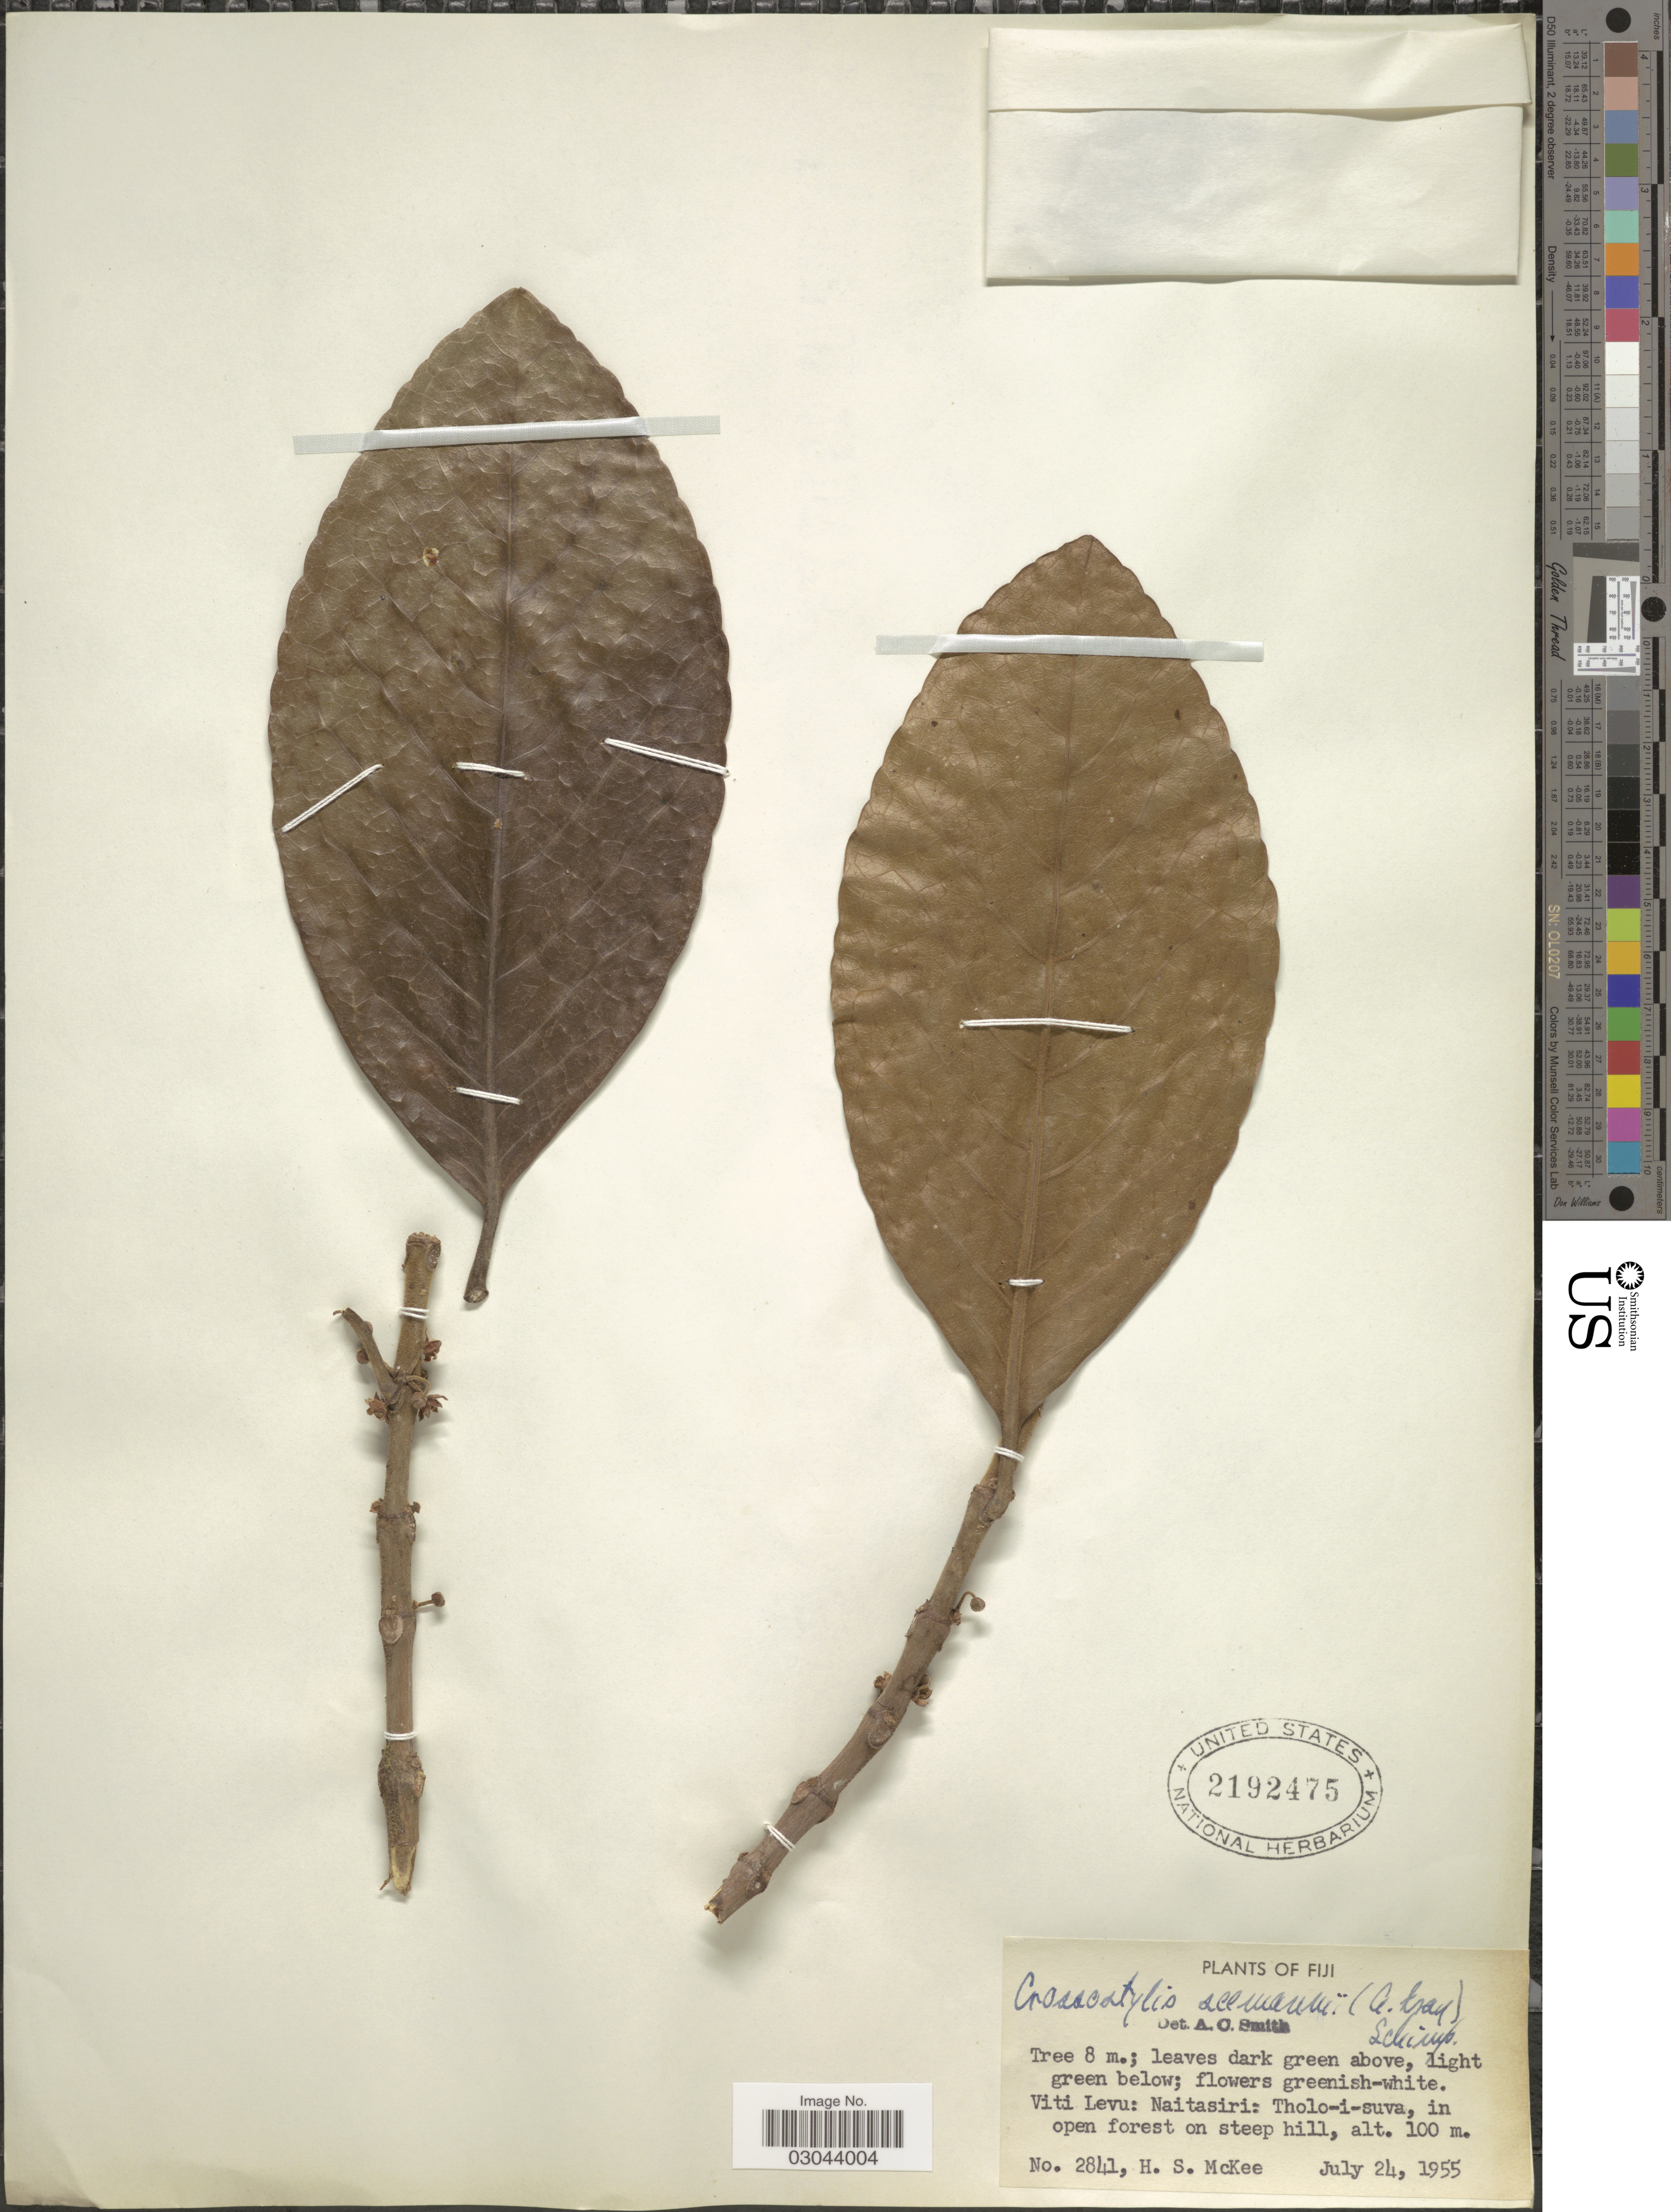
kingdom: Plantae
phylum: Tracheophyta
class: Magnoliopsida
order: Malpighiales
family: Rhizophoraceae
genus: Crossostylis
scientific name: Crossostylis seemannii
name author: (A. Gray) A. Schimp.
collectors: H. S. McKee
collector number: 2841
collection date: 1955-07-24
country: Fiji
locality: Viti Levu: Naitasiri: Tholo-i-suva.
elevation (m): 100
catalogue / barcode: US 2192475